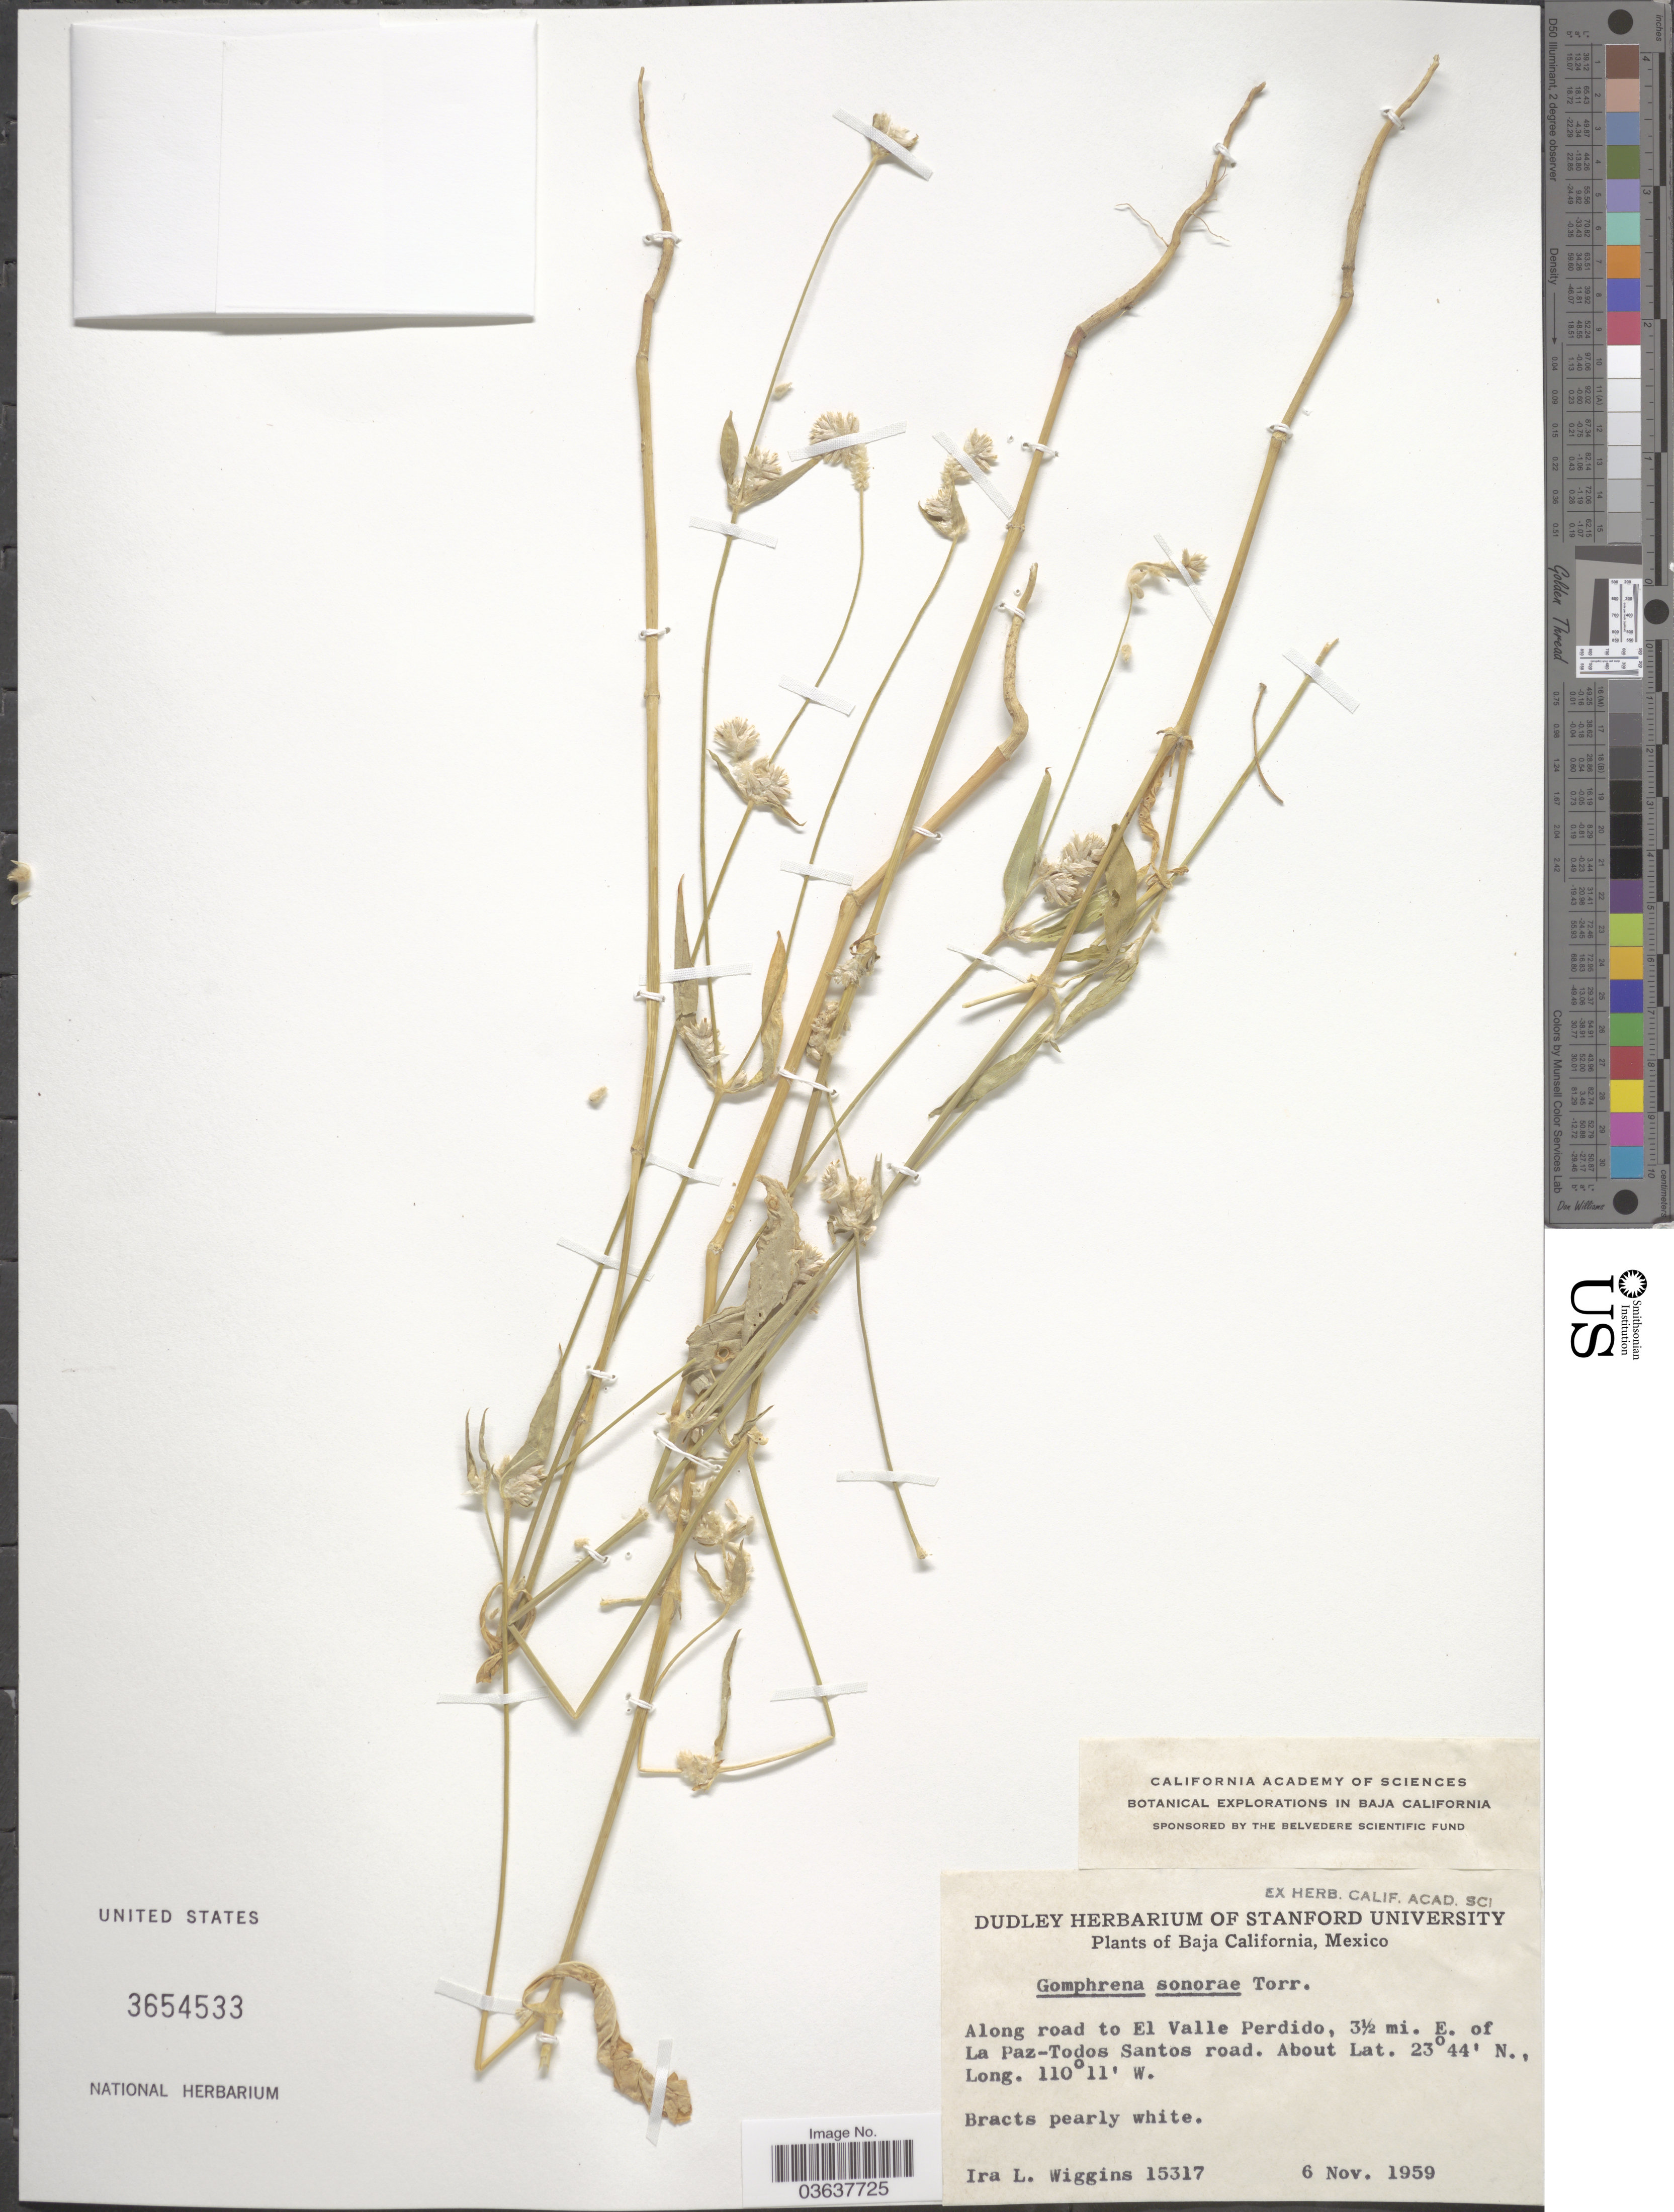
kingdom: Plantae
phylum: Tracheophyta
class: Magnoliopsida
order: Caryophyllales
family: Amaranthaceae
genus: Gomphrena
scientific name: Gomphrena sonorae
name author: Torr. in Emory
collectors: I. L. Wiggins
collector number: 15317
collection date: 1959-11-06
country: Mexico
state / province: Baja California Sur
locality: Along road to El Valle Perdido, 3½ mi. E. of La Paz-Todos Santos road.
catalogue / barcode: US 3654533